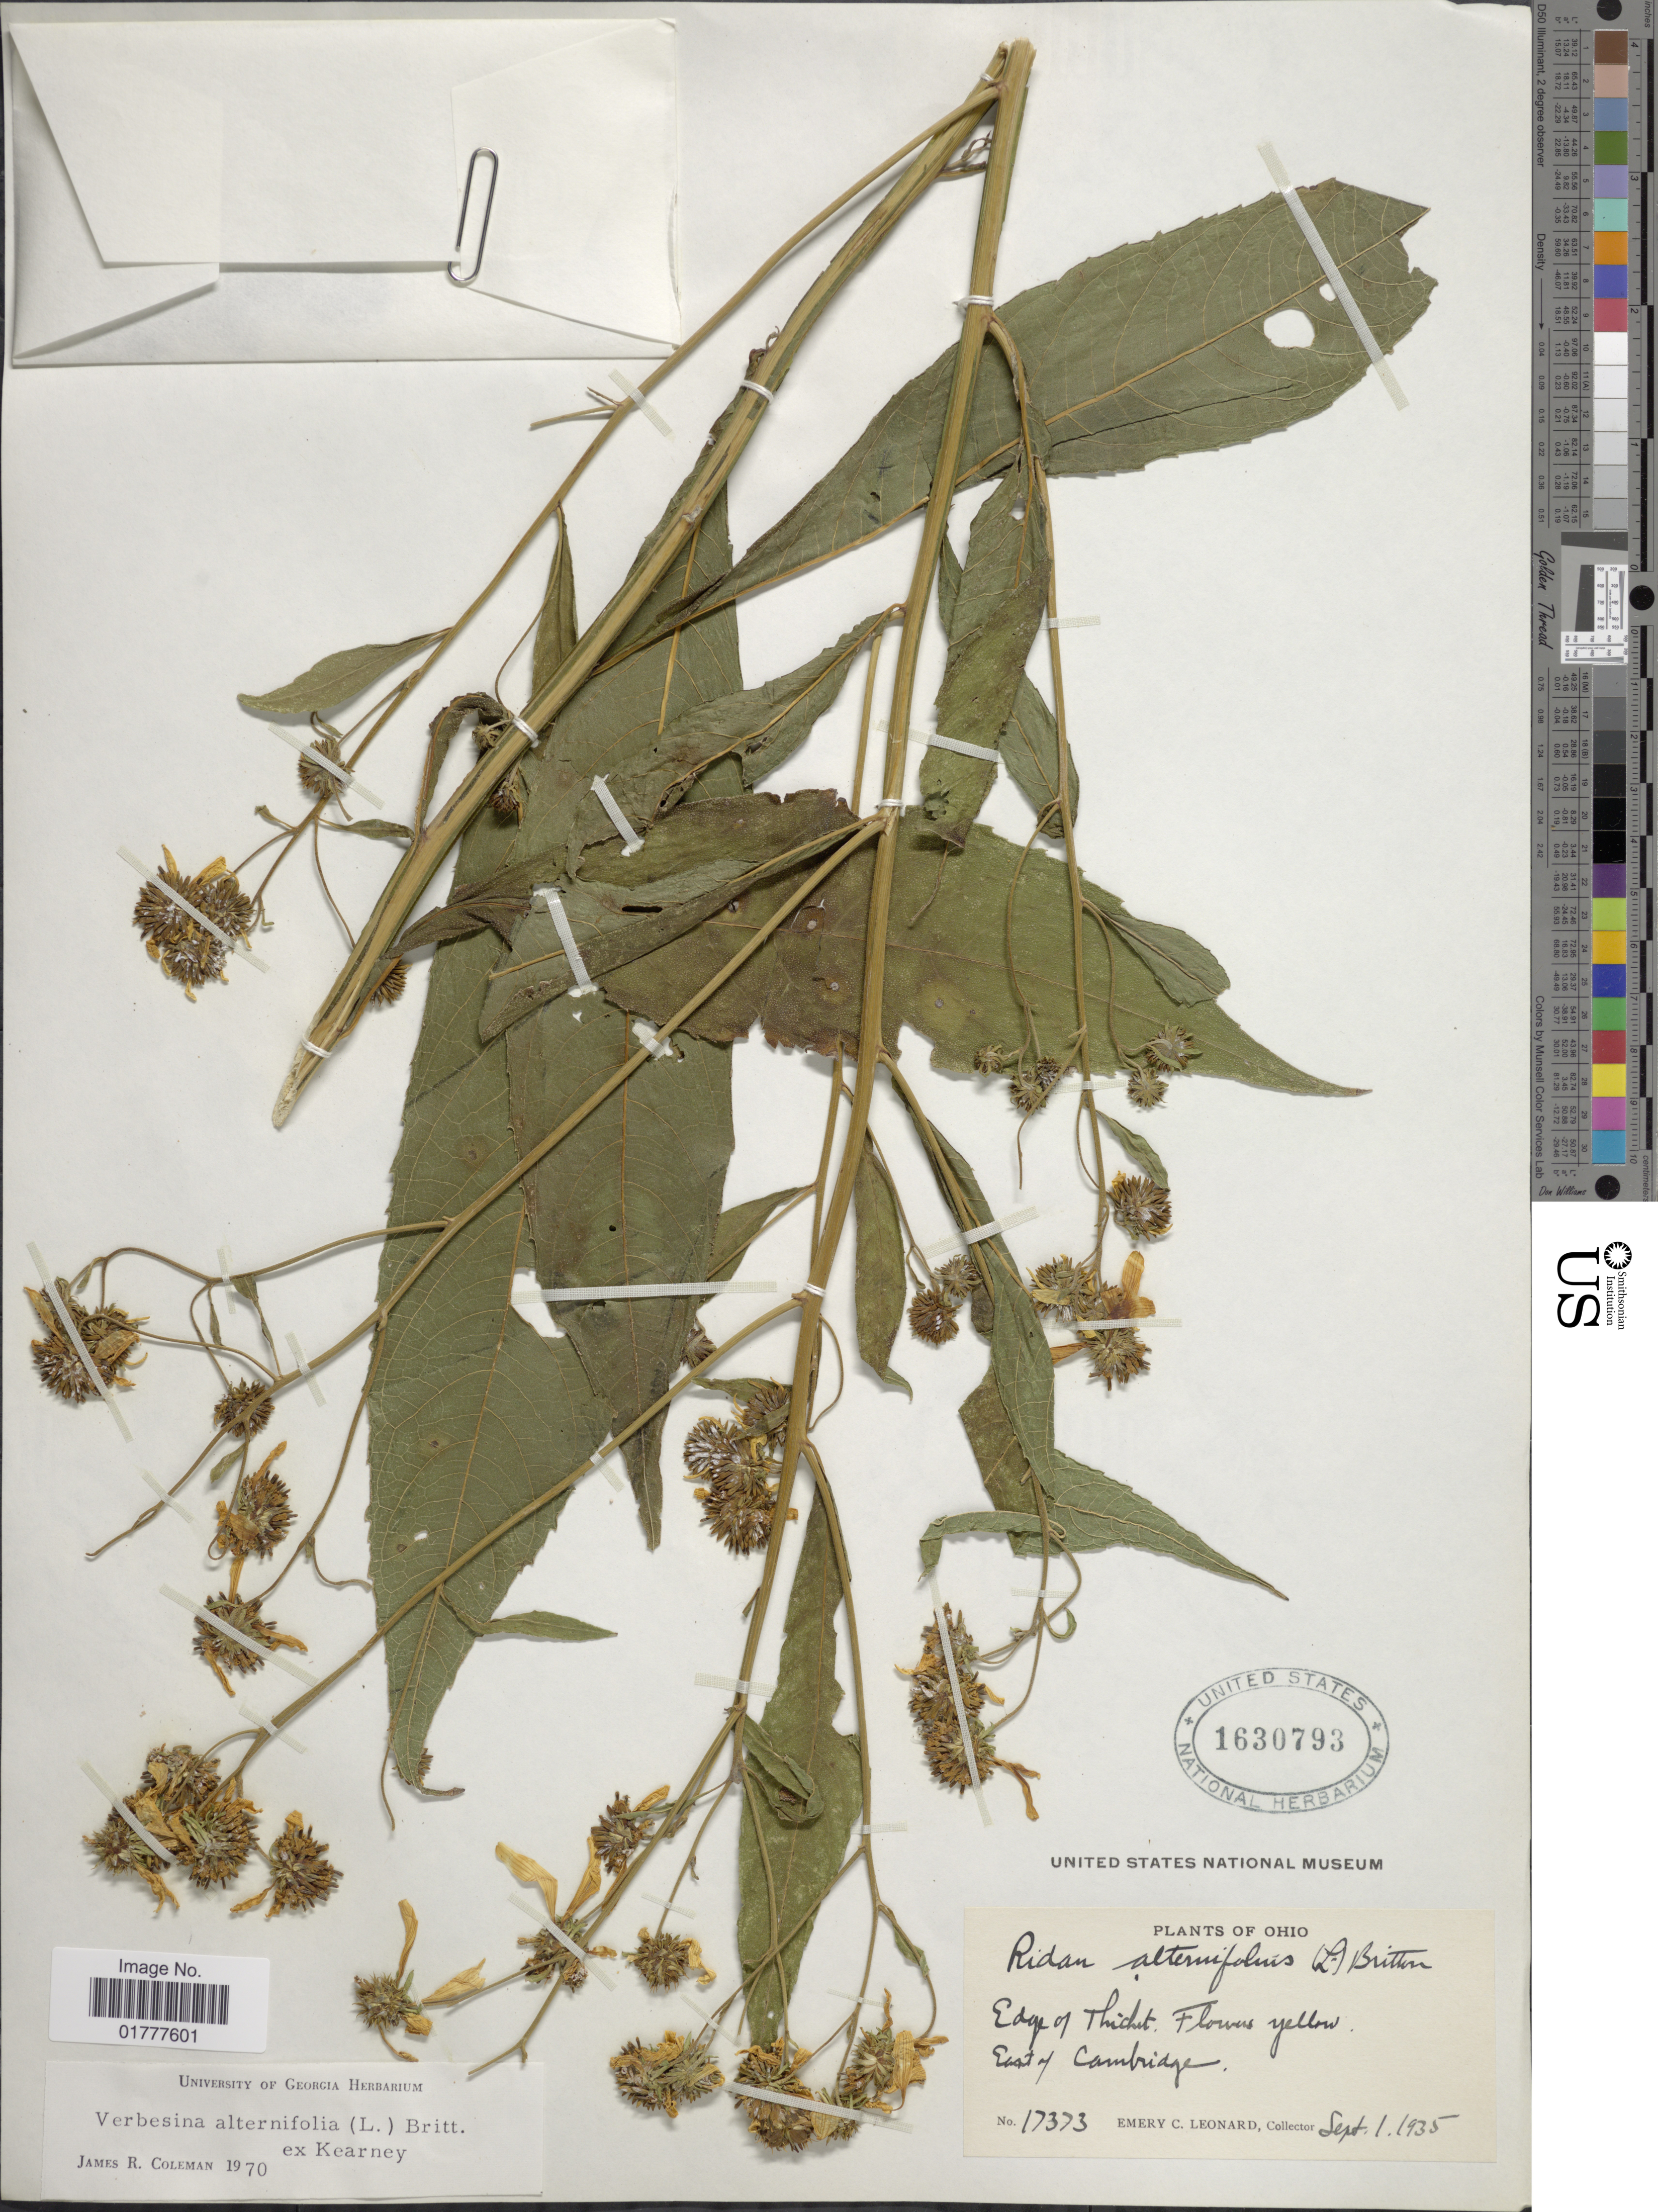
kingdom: Plantae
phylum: Tracheophyta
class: Magnoliopsida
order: Asterales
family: Asteraceae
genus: Actinomeris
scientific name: Actinomeris alternifolia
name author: (L.) DC.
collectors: E. C. Leonard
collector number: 17373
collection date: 1935-09-01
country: United States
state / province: Ohio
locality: Edge of Thicket, East of Cambridge. Ohio.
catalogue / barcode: US 1630793